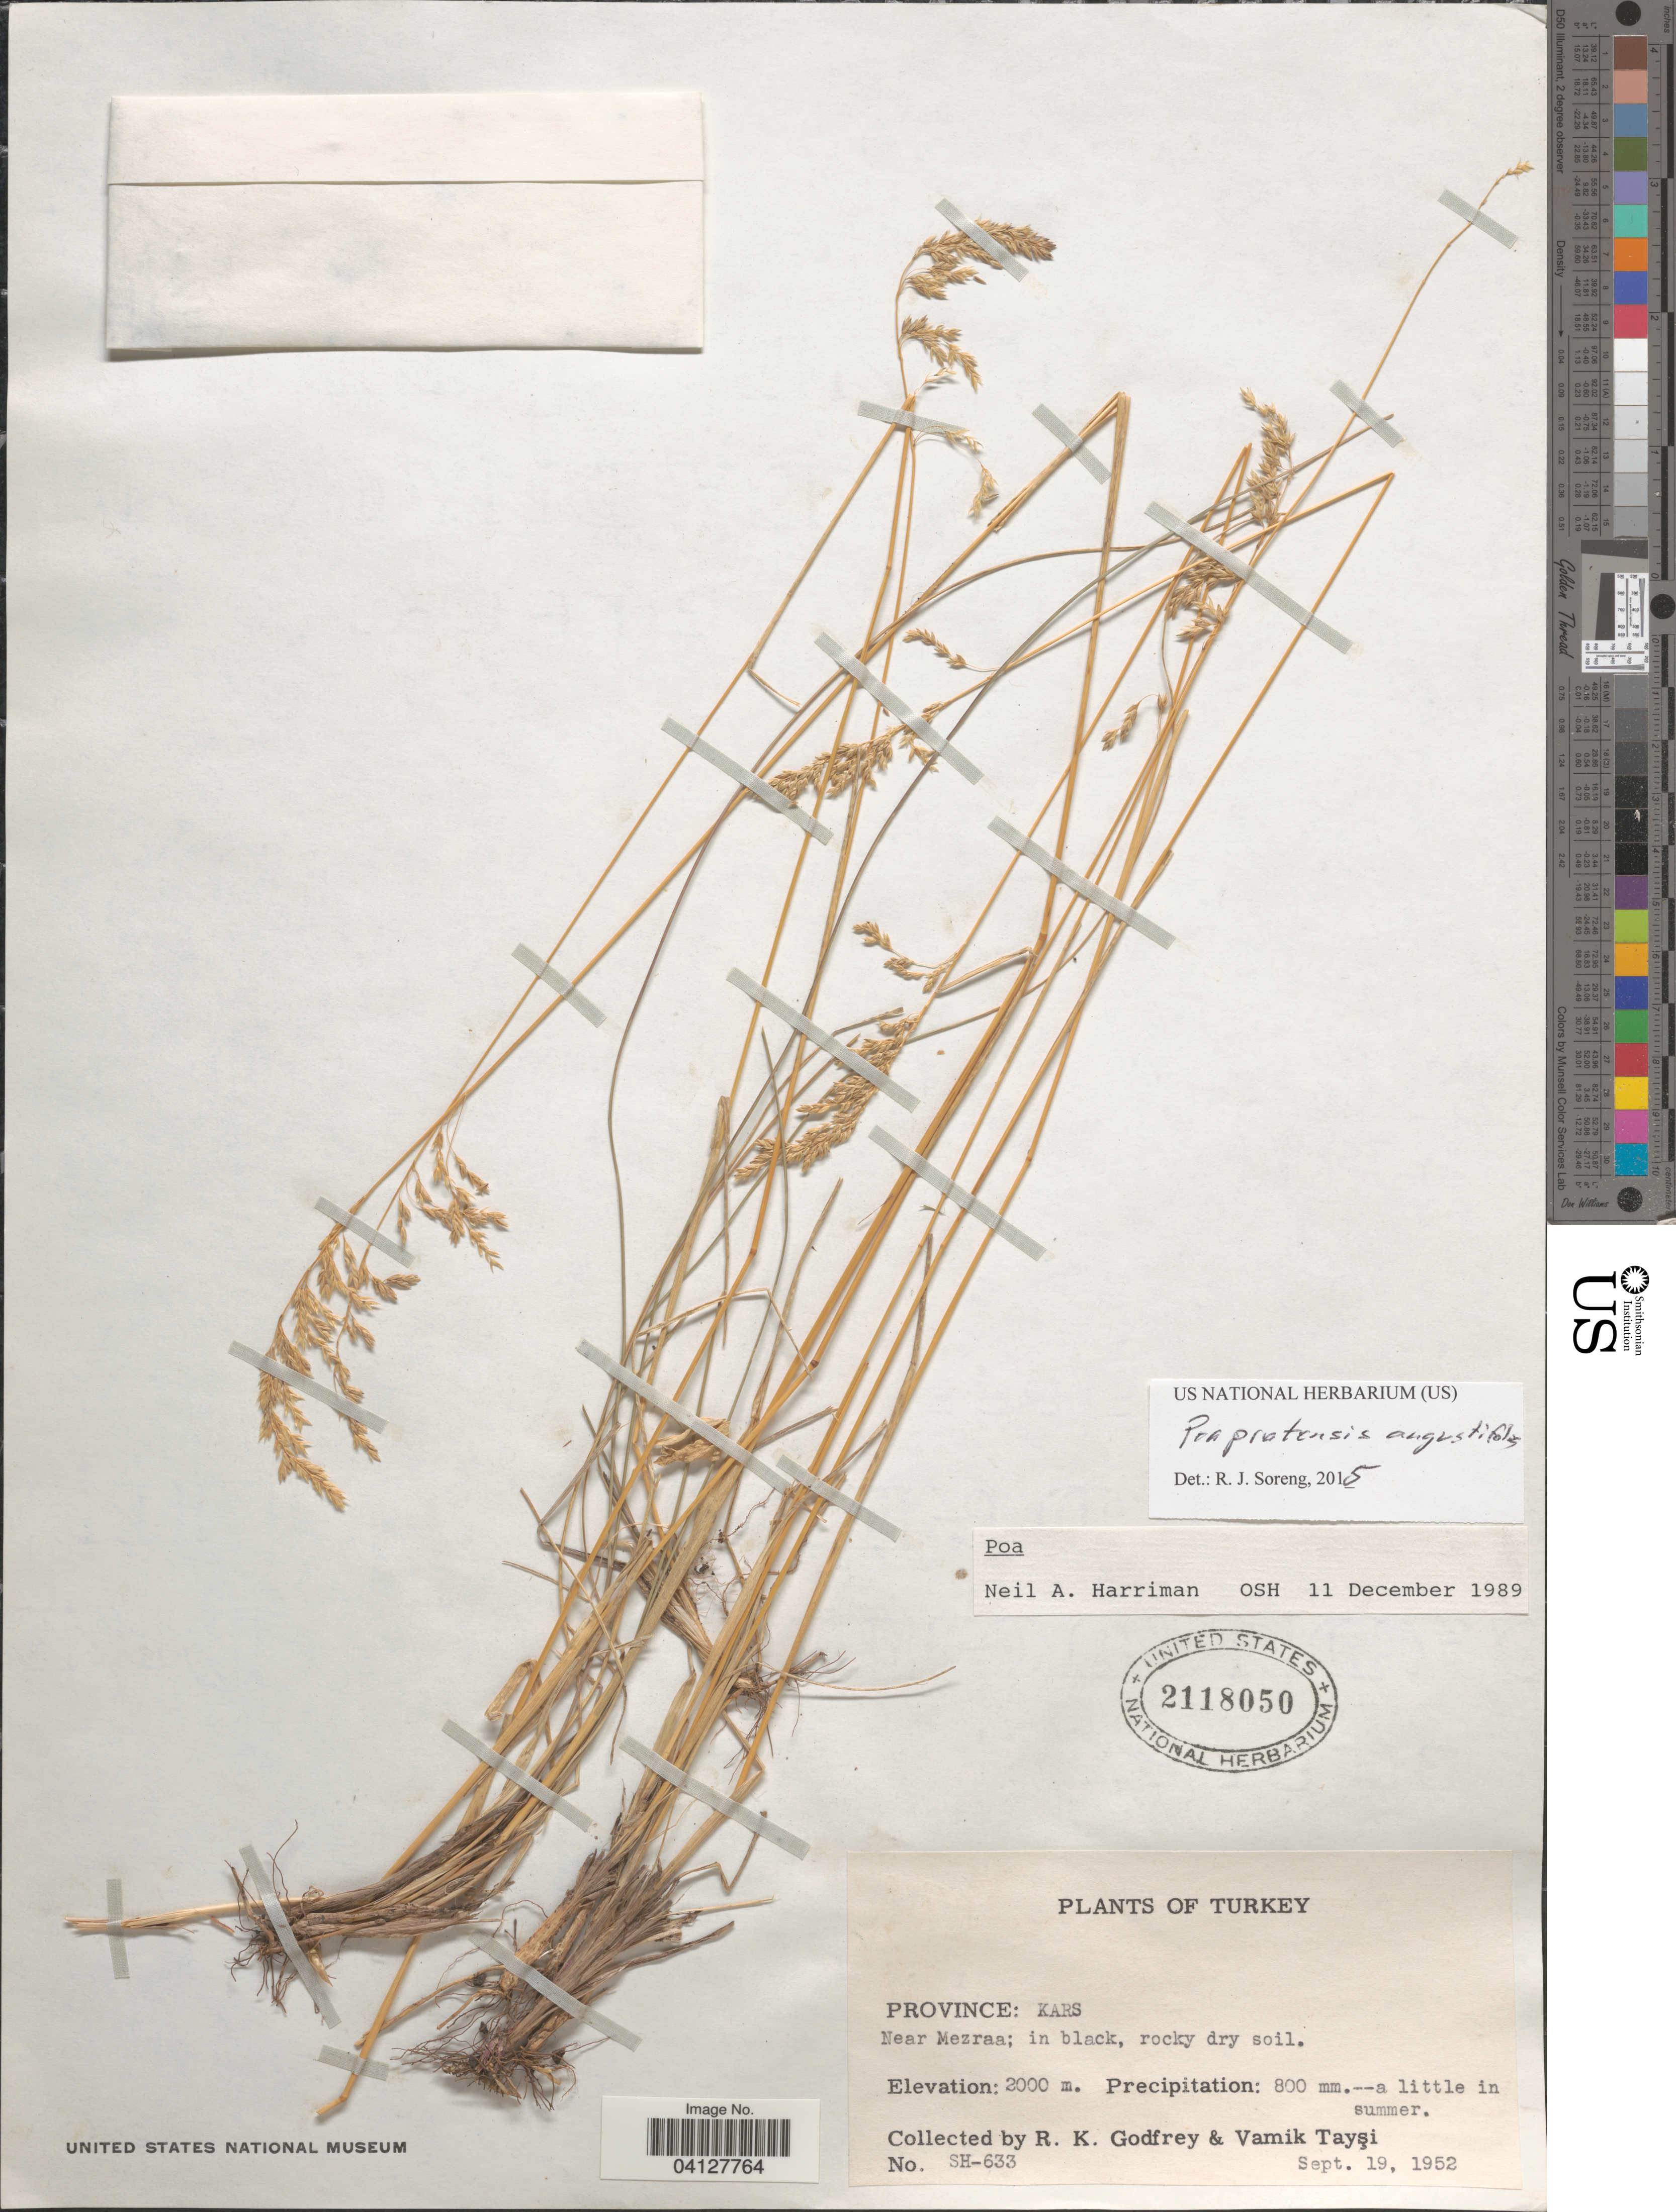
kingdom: Plantae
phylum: Tracheophyta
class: Liliopsida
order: Poales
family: Poaceae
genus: Poa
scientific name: Poa pratensis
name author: L.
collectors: R. K. Godfrey & V. Taysi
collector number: SH-633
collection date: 1952-09-19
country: Turkey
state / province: Kars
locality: Near Mezraa.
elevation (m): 2000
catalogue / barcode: US 2118050